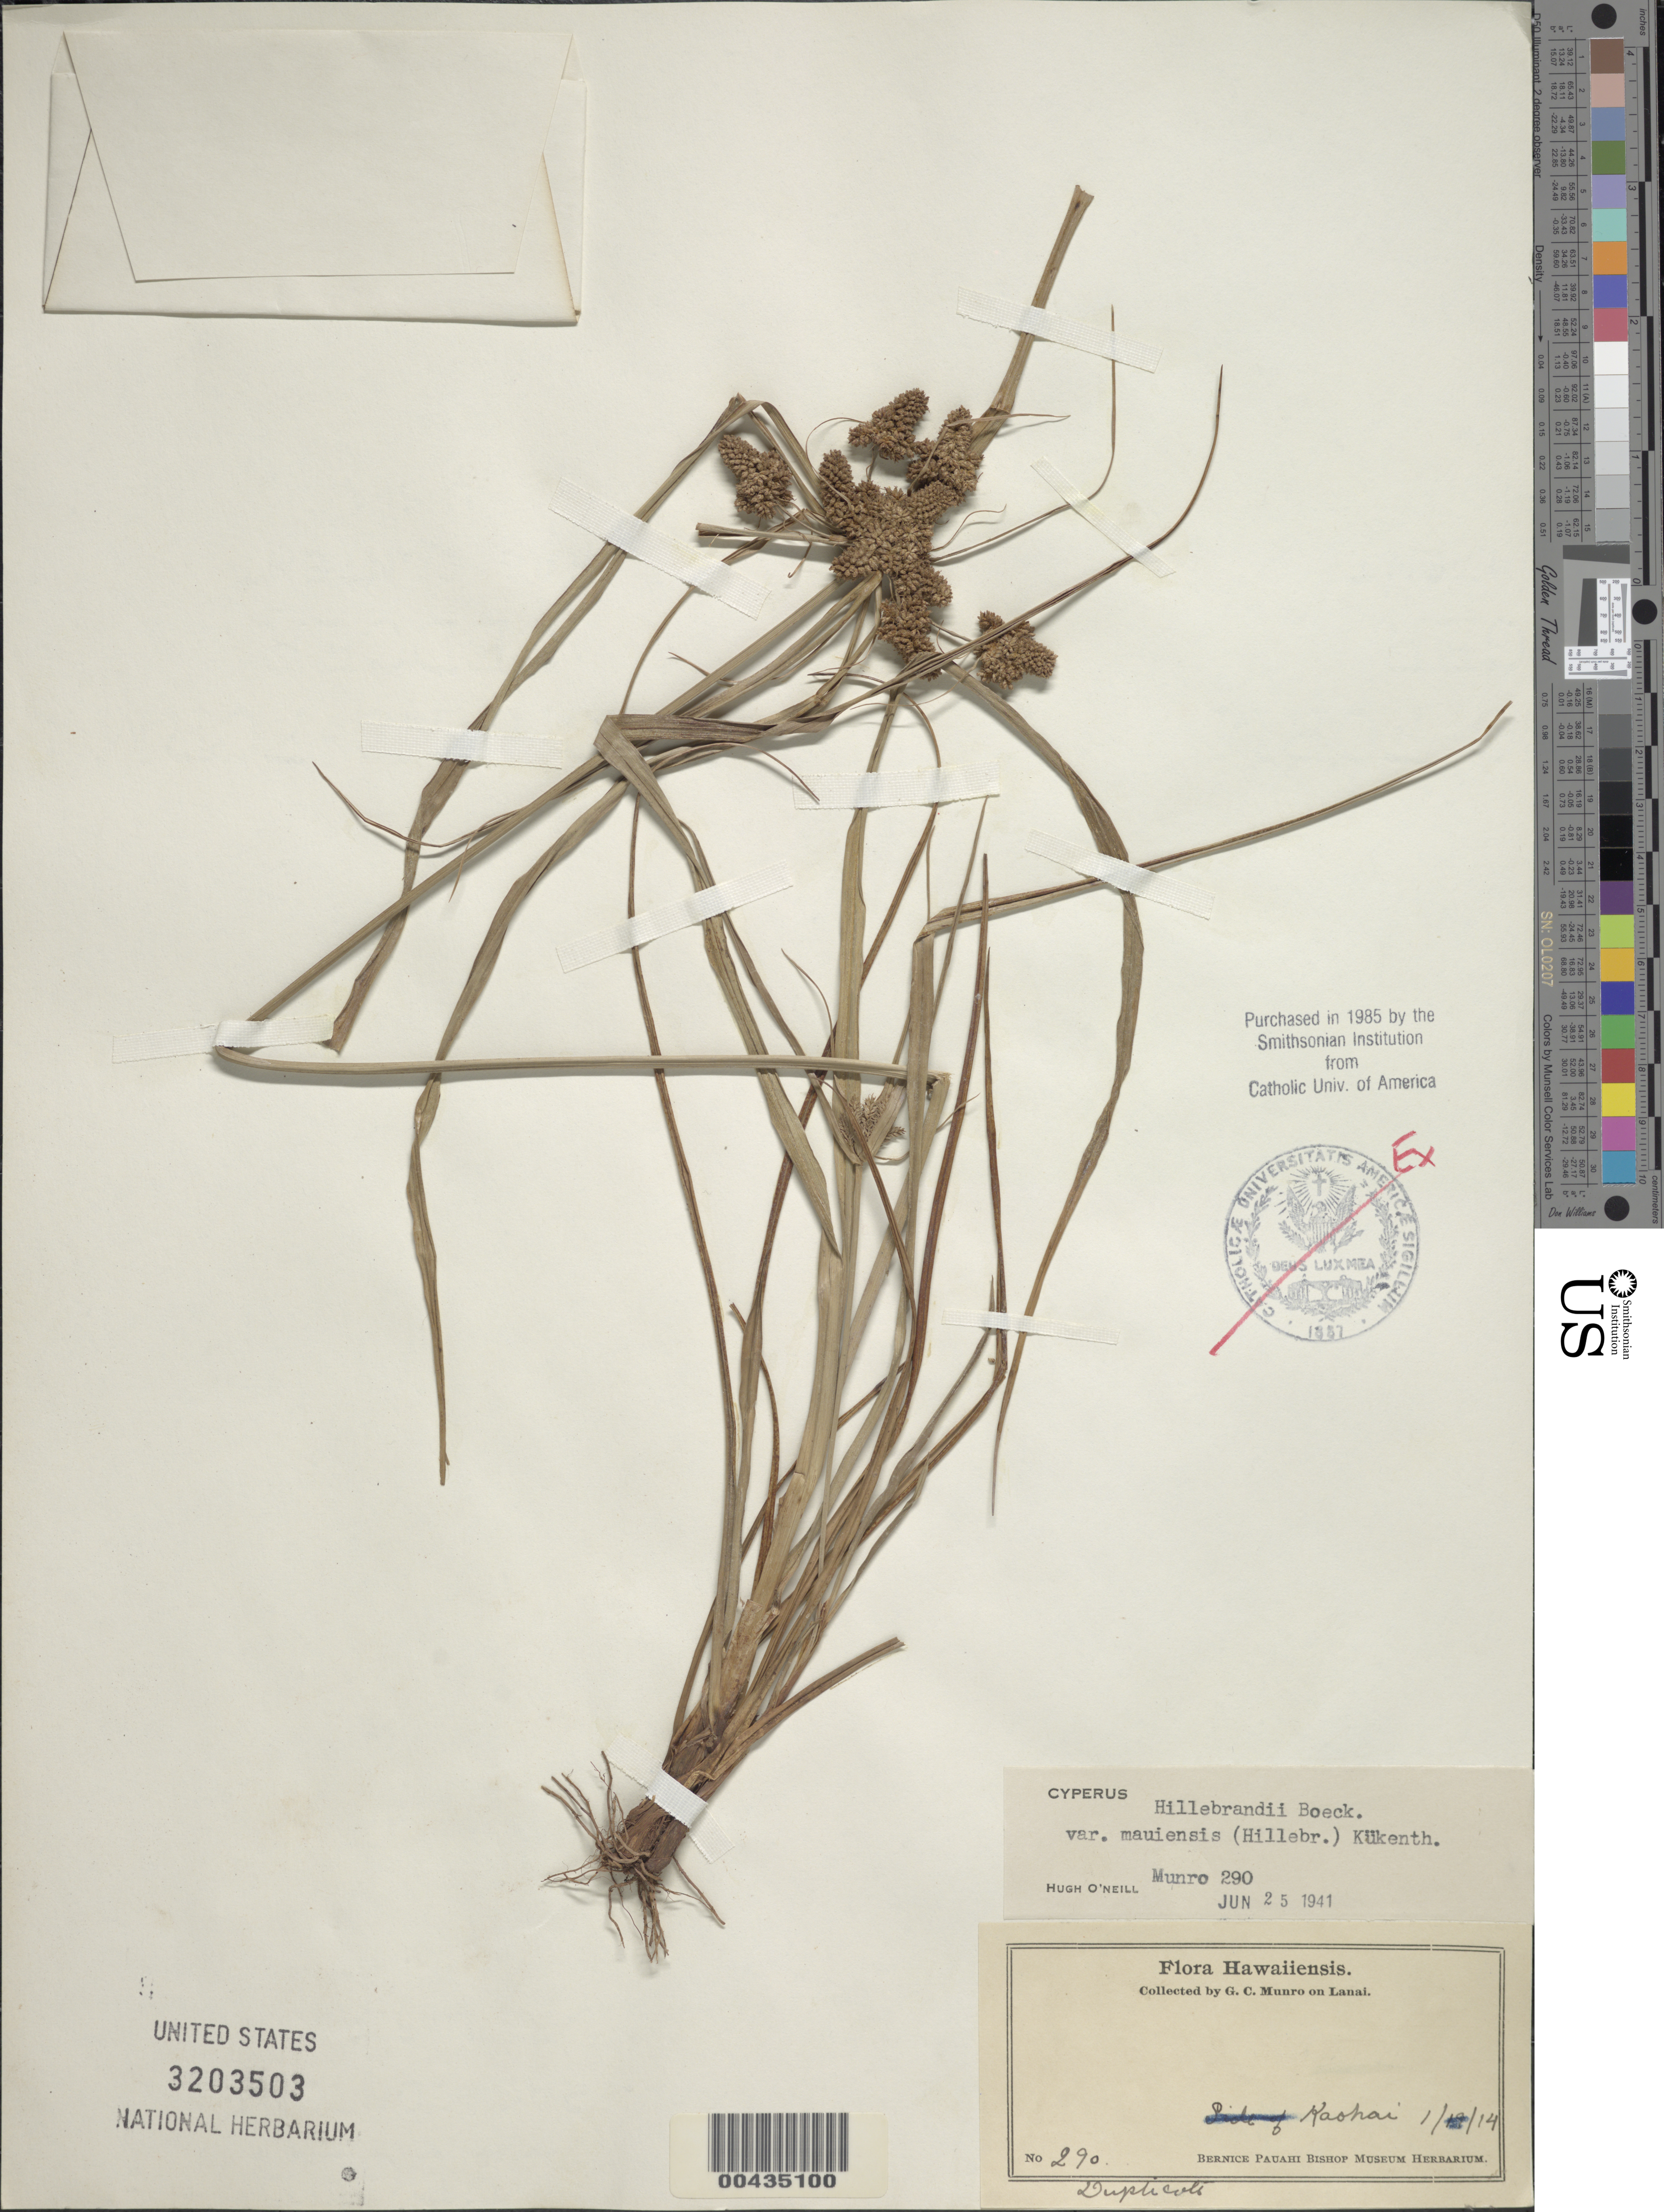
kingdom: Plantae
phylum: Tracheophyta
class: Liliopsida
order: Poales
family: Cyperaceae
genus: Cyperus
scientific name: Cyperus hillebrandii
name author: Boeckeler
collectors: G. C. Munro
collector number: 290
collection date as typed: Jan 1914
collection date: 1914-01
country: United States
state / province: Hawaii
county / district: Maui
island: Lana'i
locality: Kaohai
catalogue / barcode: US 3203503